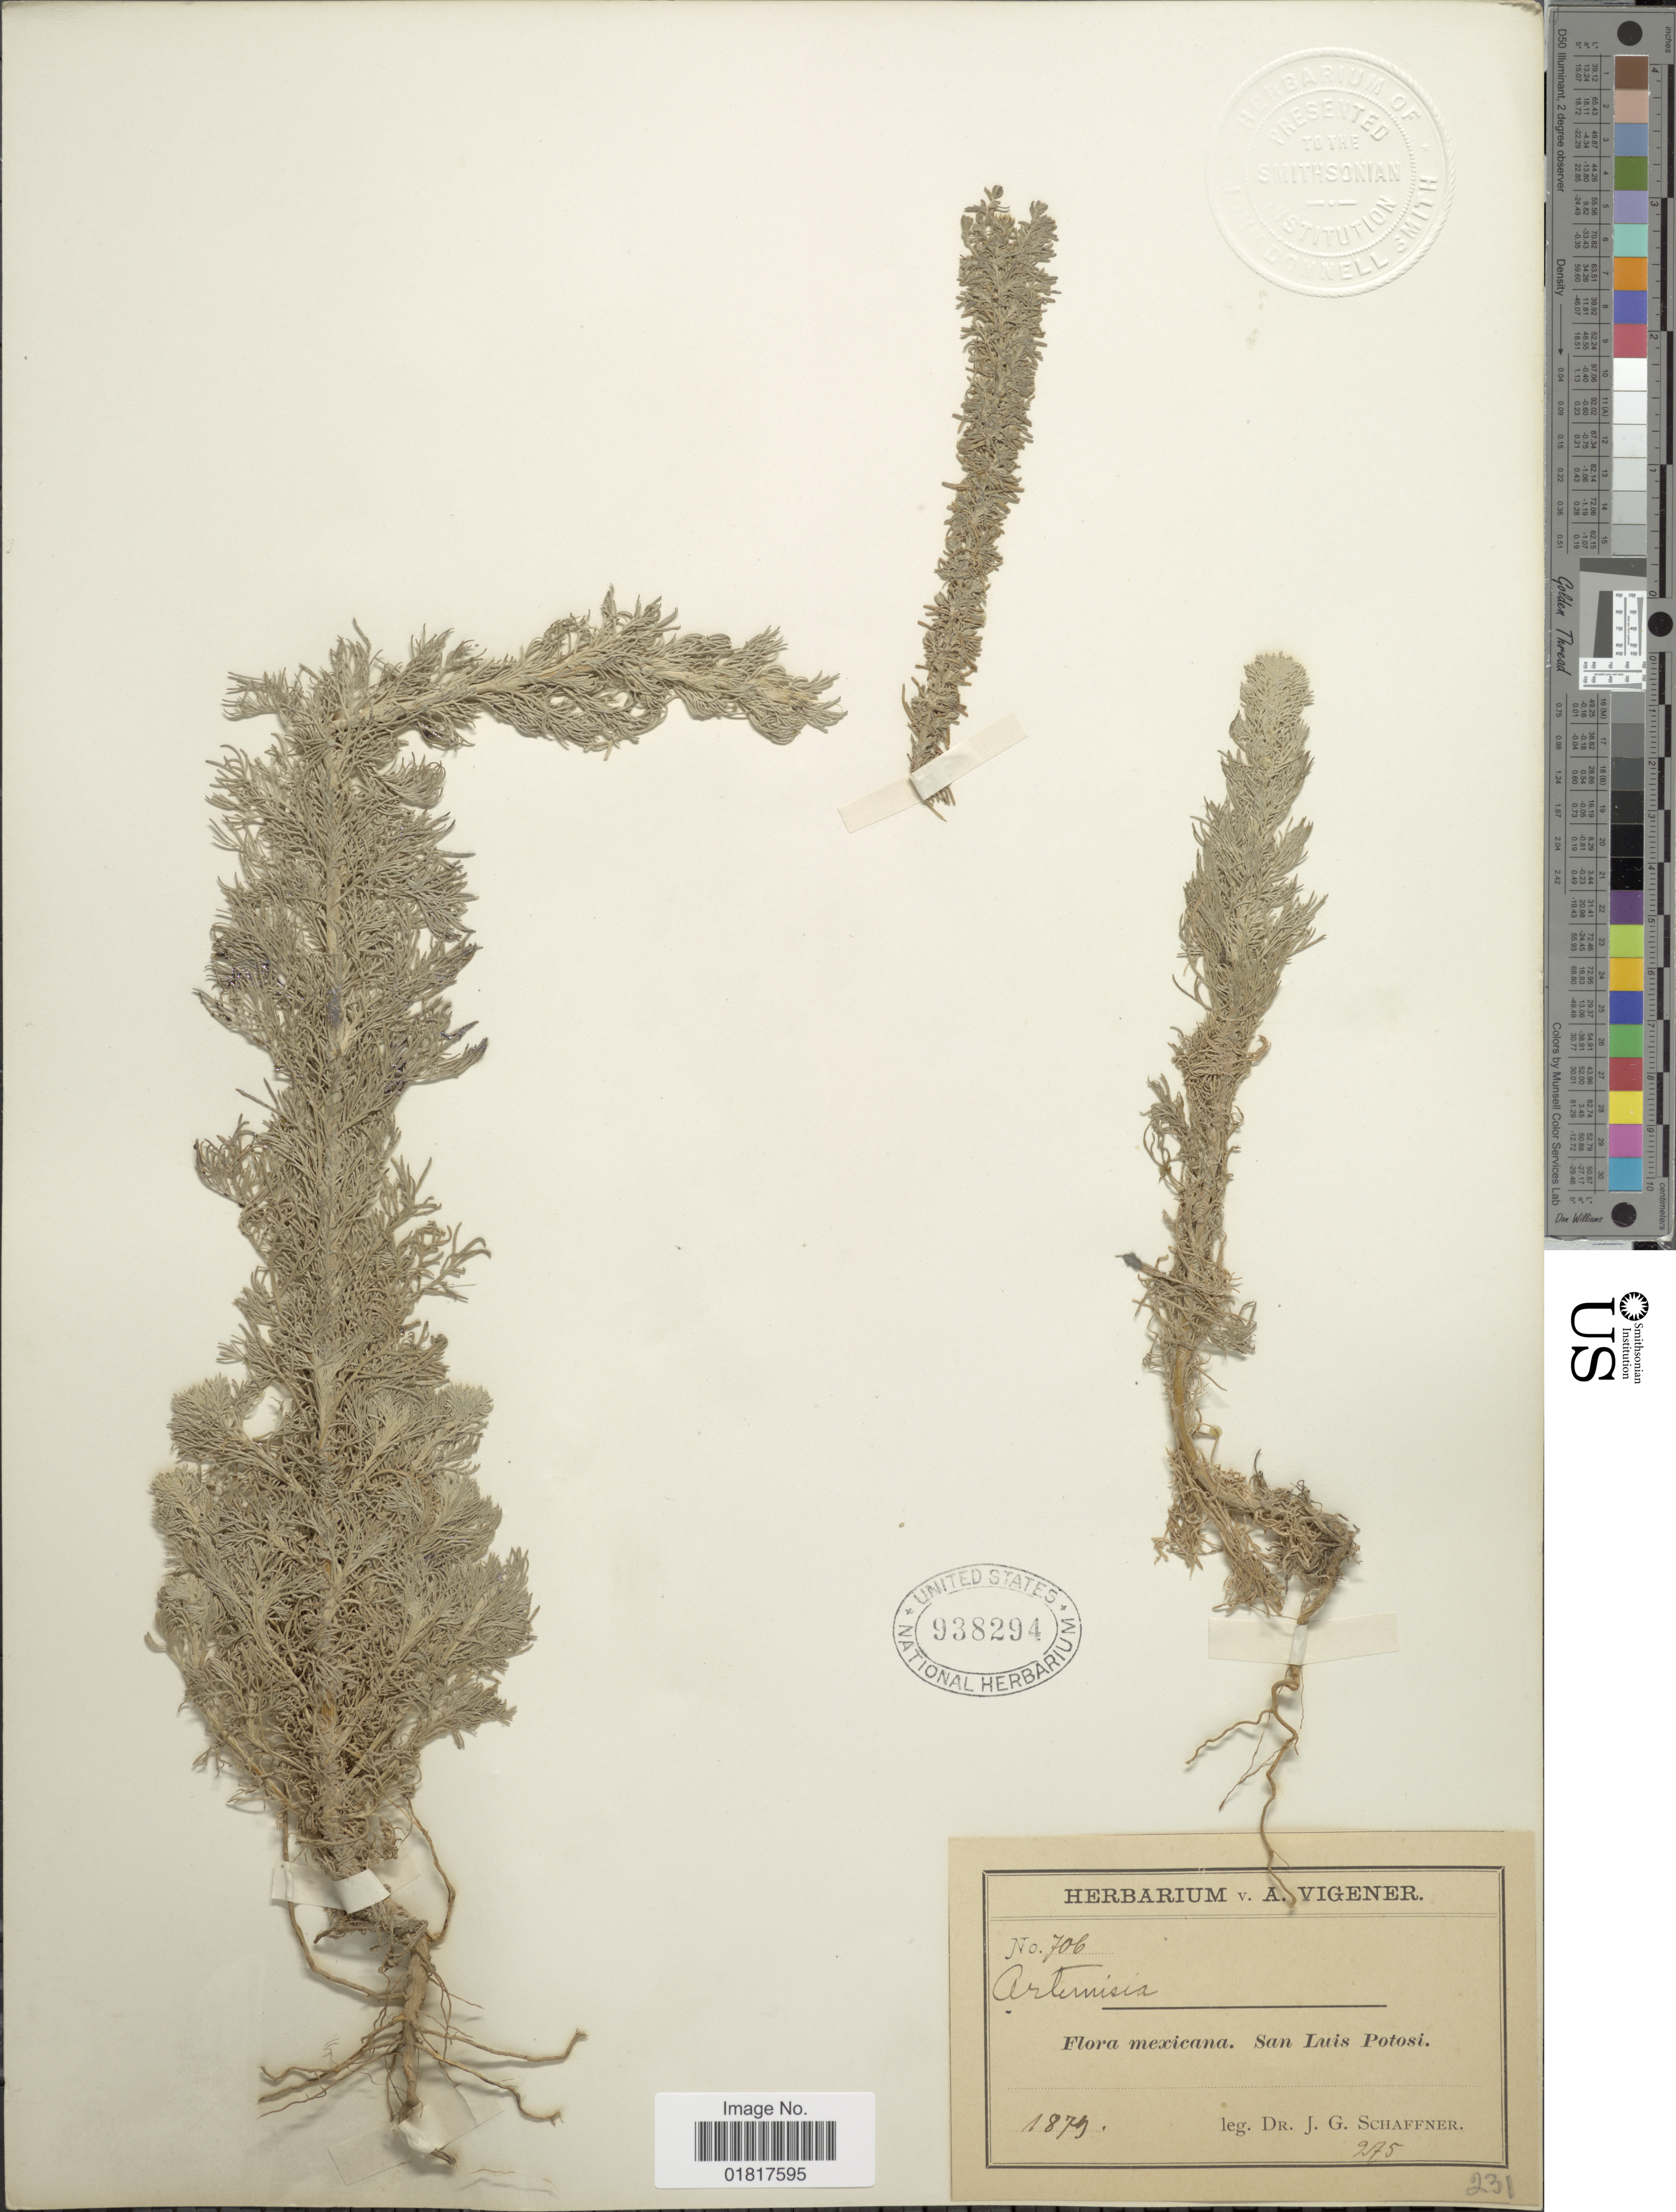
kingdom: Plantae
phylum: Tracheophyta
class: Magnoliopsida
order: Asterales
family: Asteraceae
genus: Artemisia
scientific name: Artemisia sp.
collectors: J. G. Schaffner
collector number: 706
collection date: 1879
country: Mexico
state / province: San Luis Potosí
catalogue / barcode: US 938294